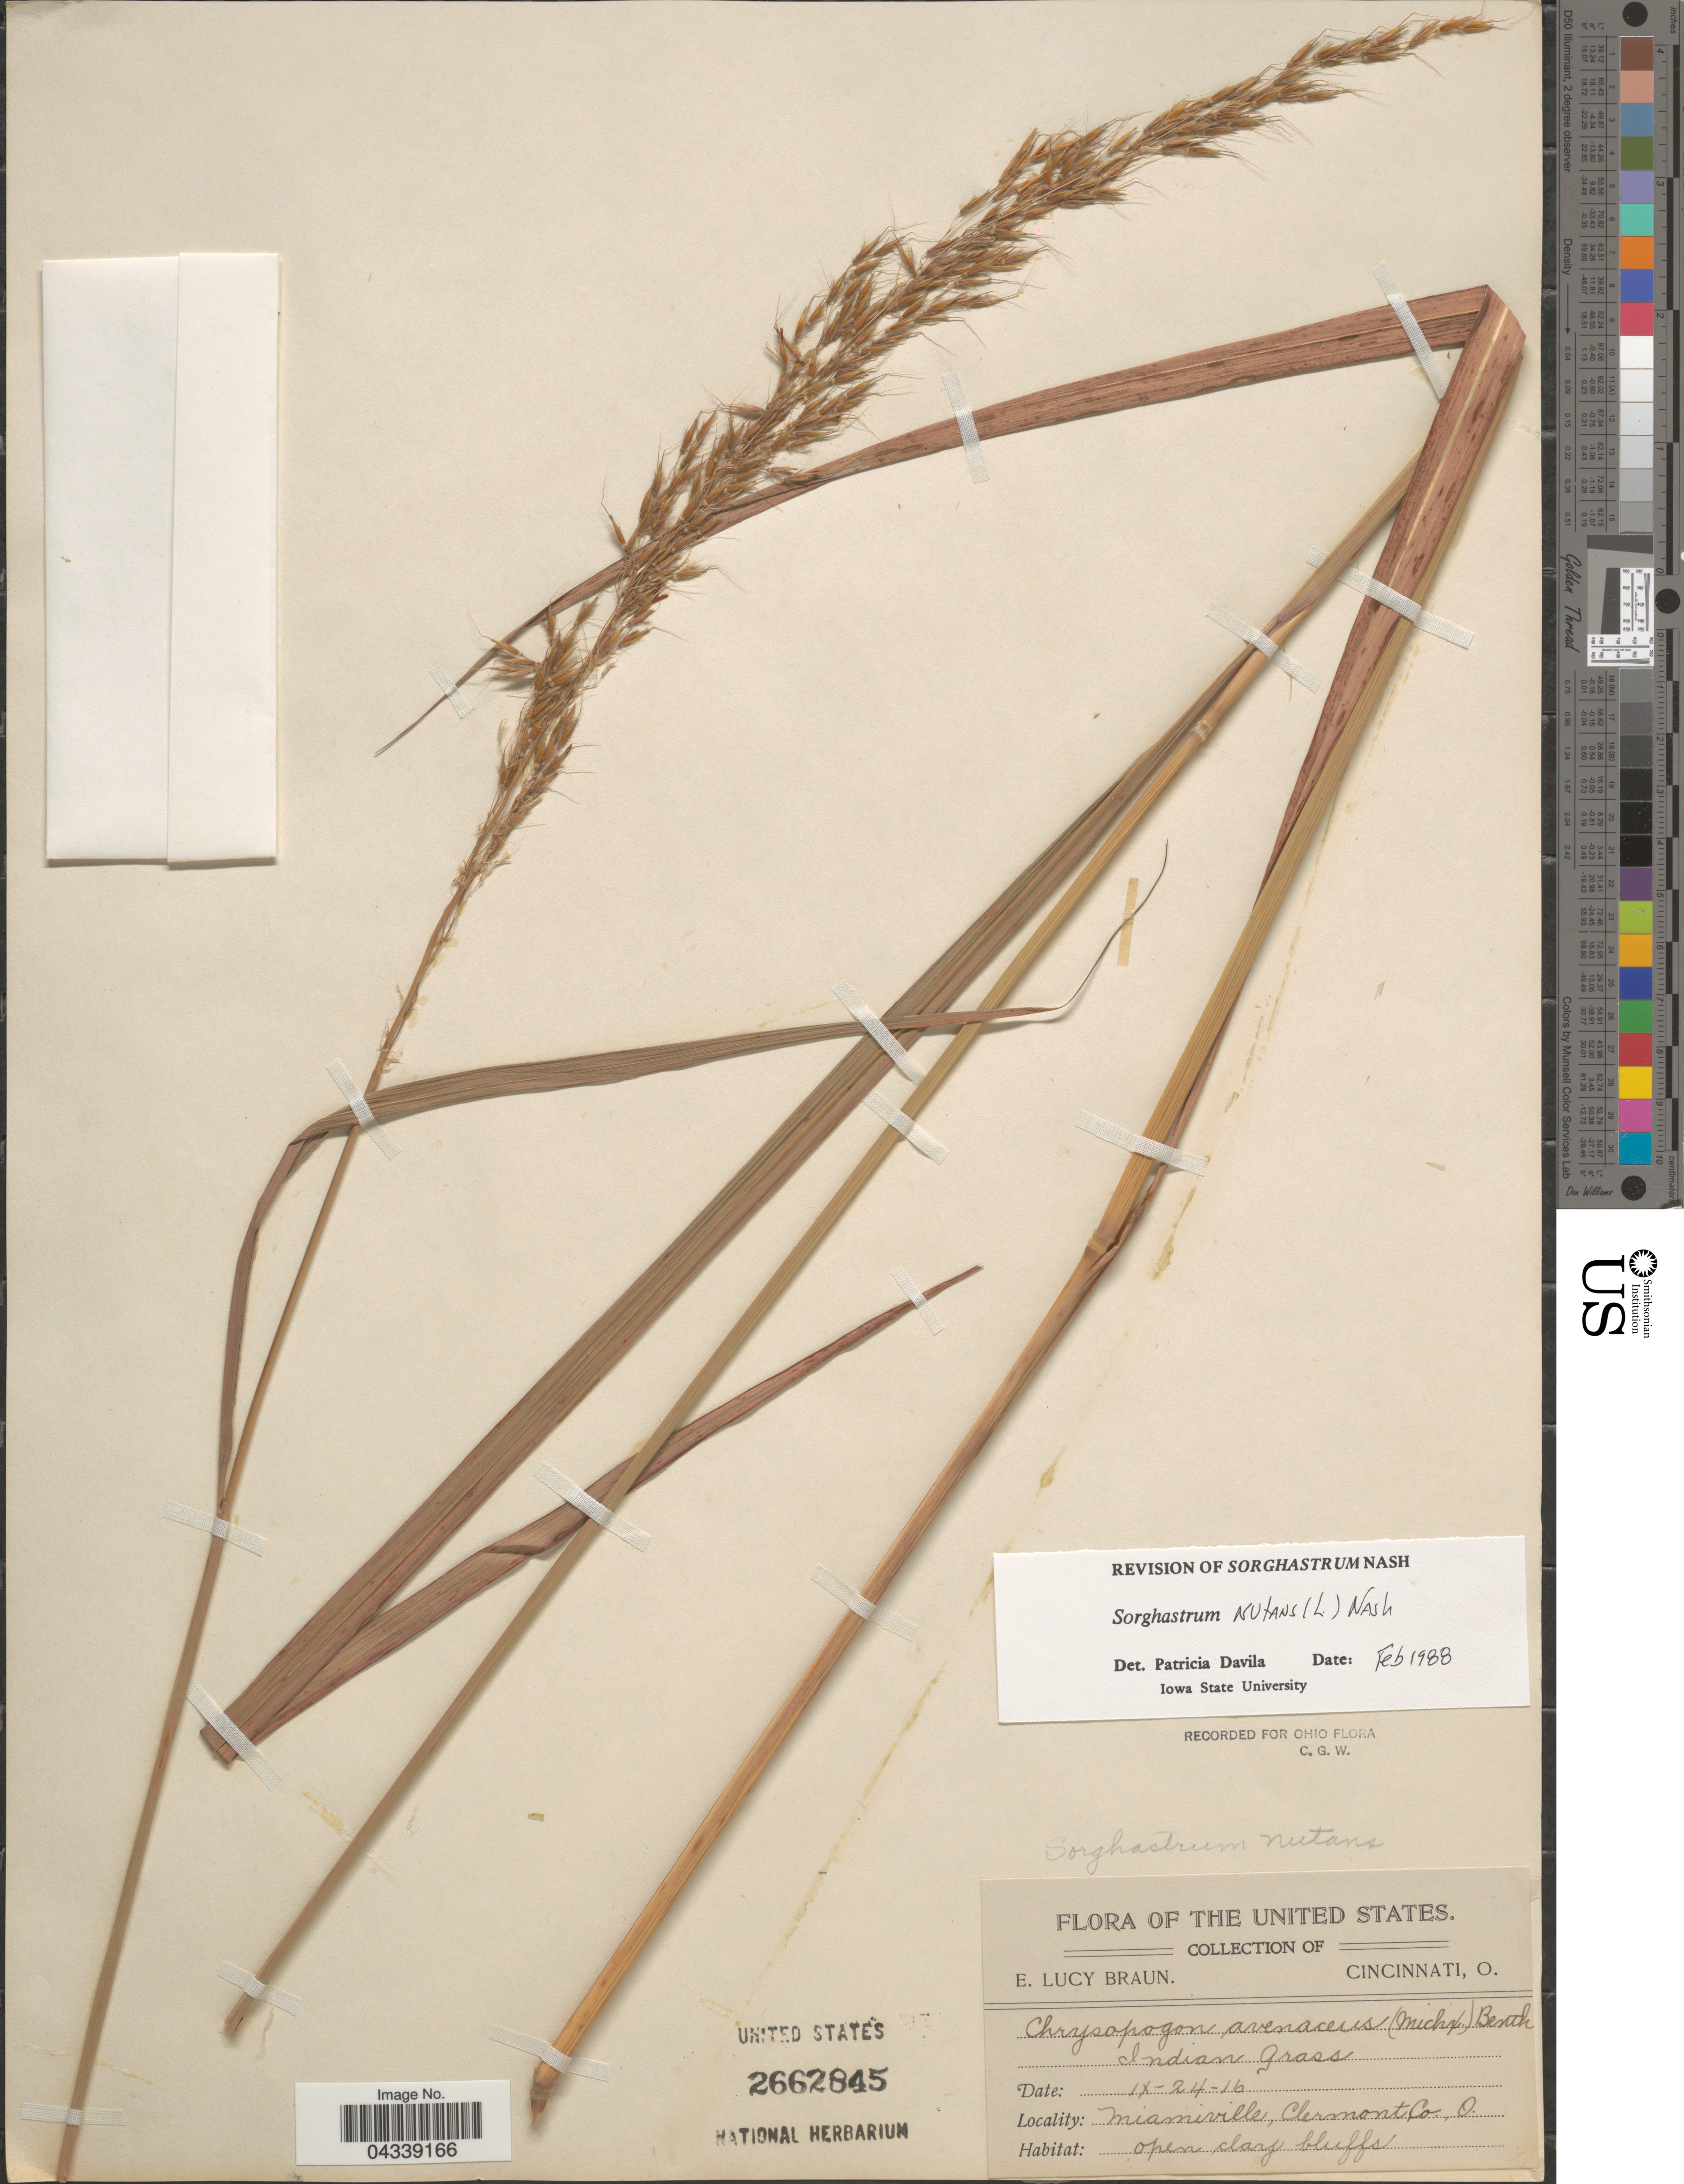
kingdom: Plantae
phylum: Tracheophyta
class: Liliopsida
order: Poales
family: Poaceae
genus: Sorghastrum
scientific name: Sorghastrum nutans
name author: (L.) Nash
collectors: E. L. Braun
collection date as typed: Transcribed d/m/y: 24/9/16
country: United States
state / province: Ohio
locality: Miamiville, Clermont Co.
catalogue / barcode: US 2662845